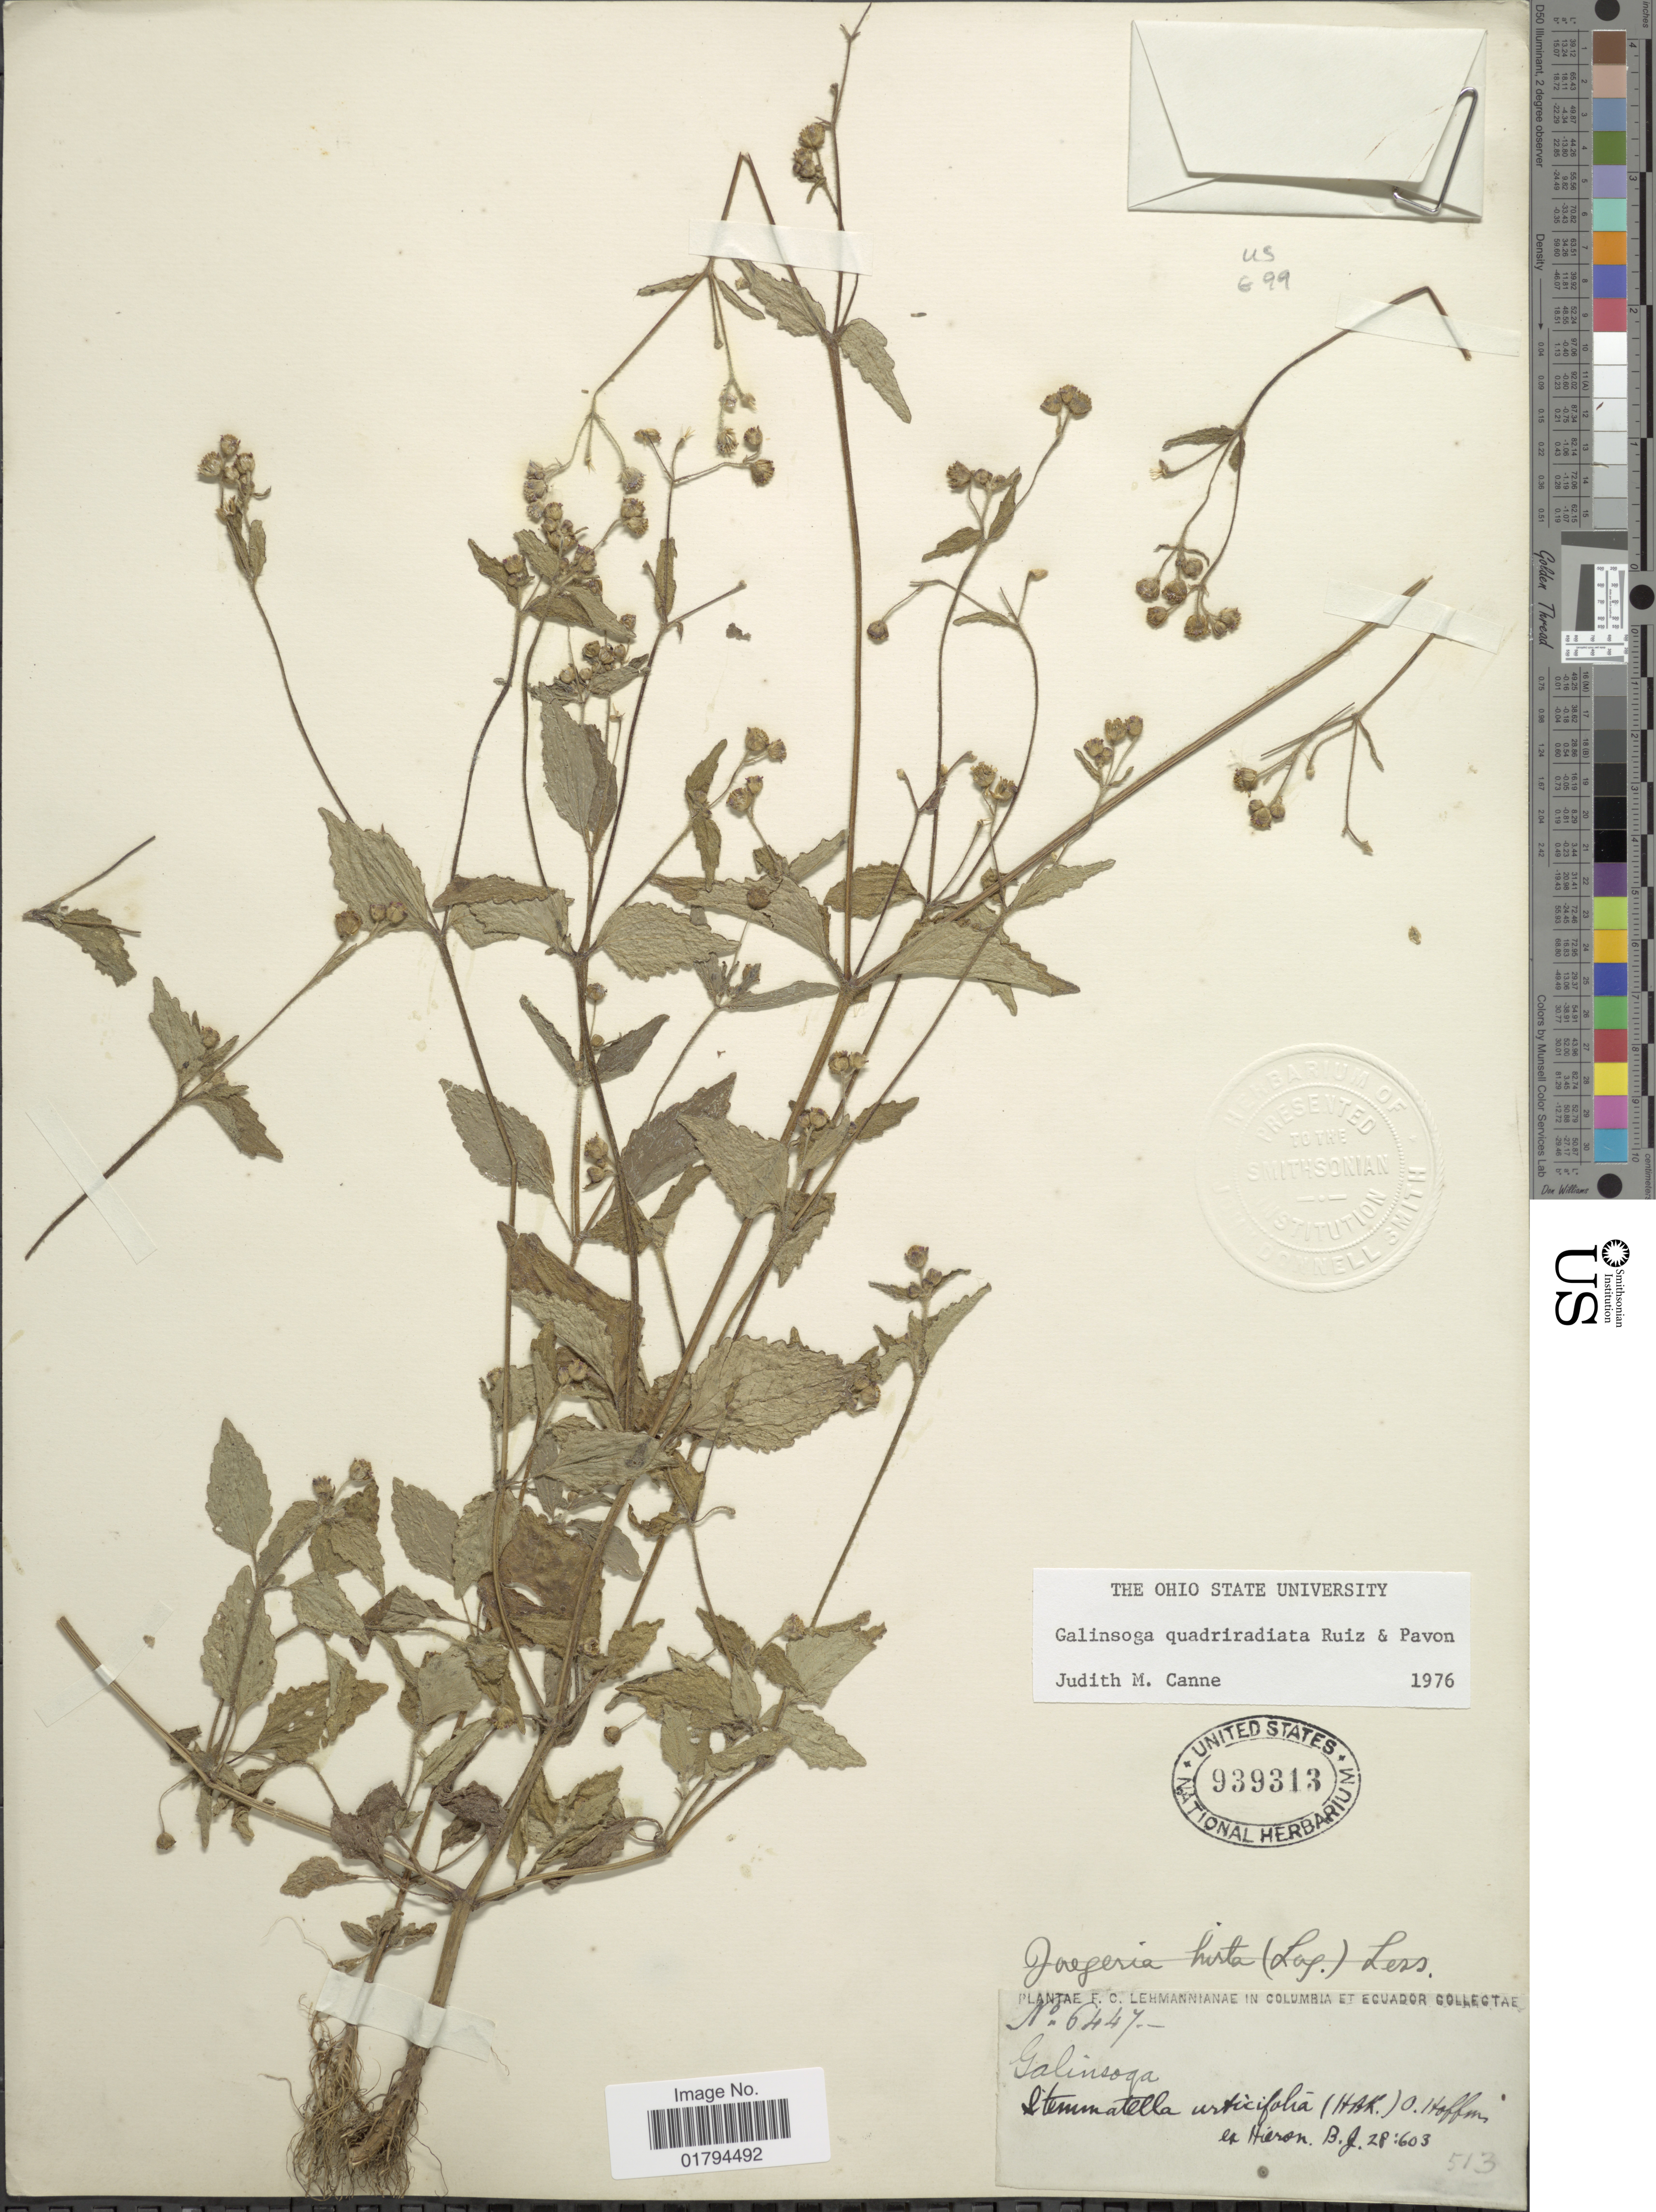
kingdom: Plantae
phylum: Tracheophyta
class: Magnoliopsida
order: Asterales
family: Asteraceae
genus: Galinsoga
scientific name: Galinsoga quadriradiata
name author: Ruiz & Pav.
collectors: F. C. Lehmann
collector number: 6447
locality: Columbia et Ecuador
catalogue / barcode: US 939313